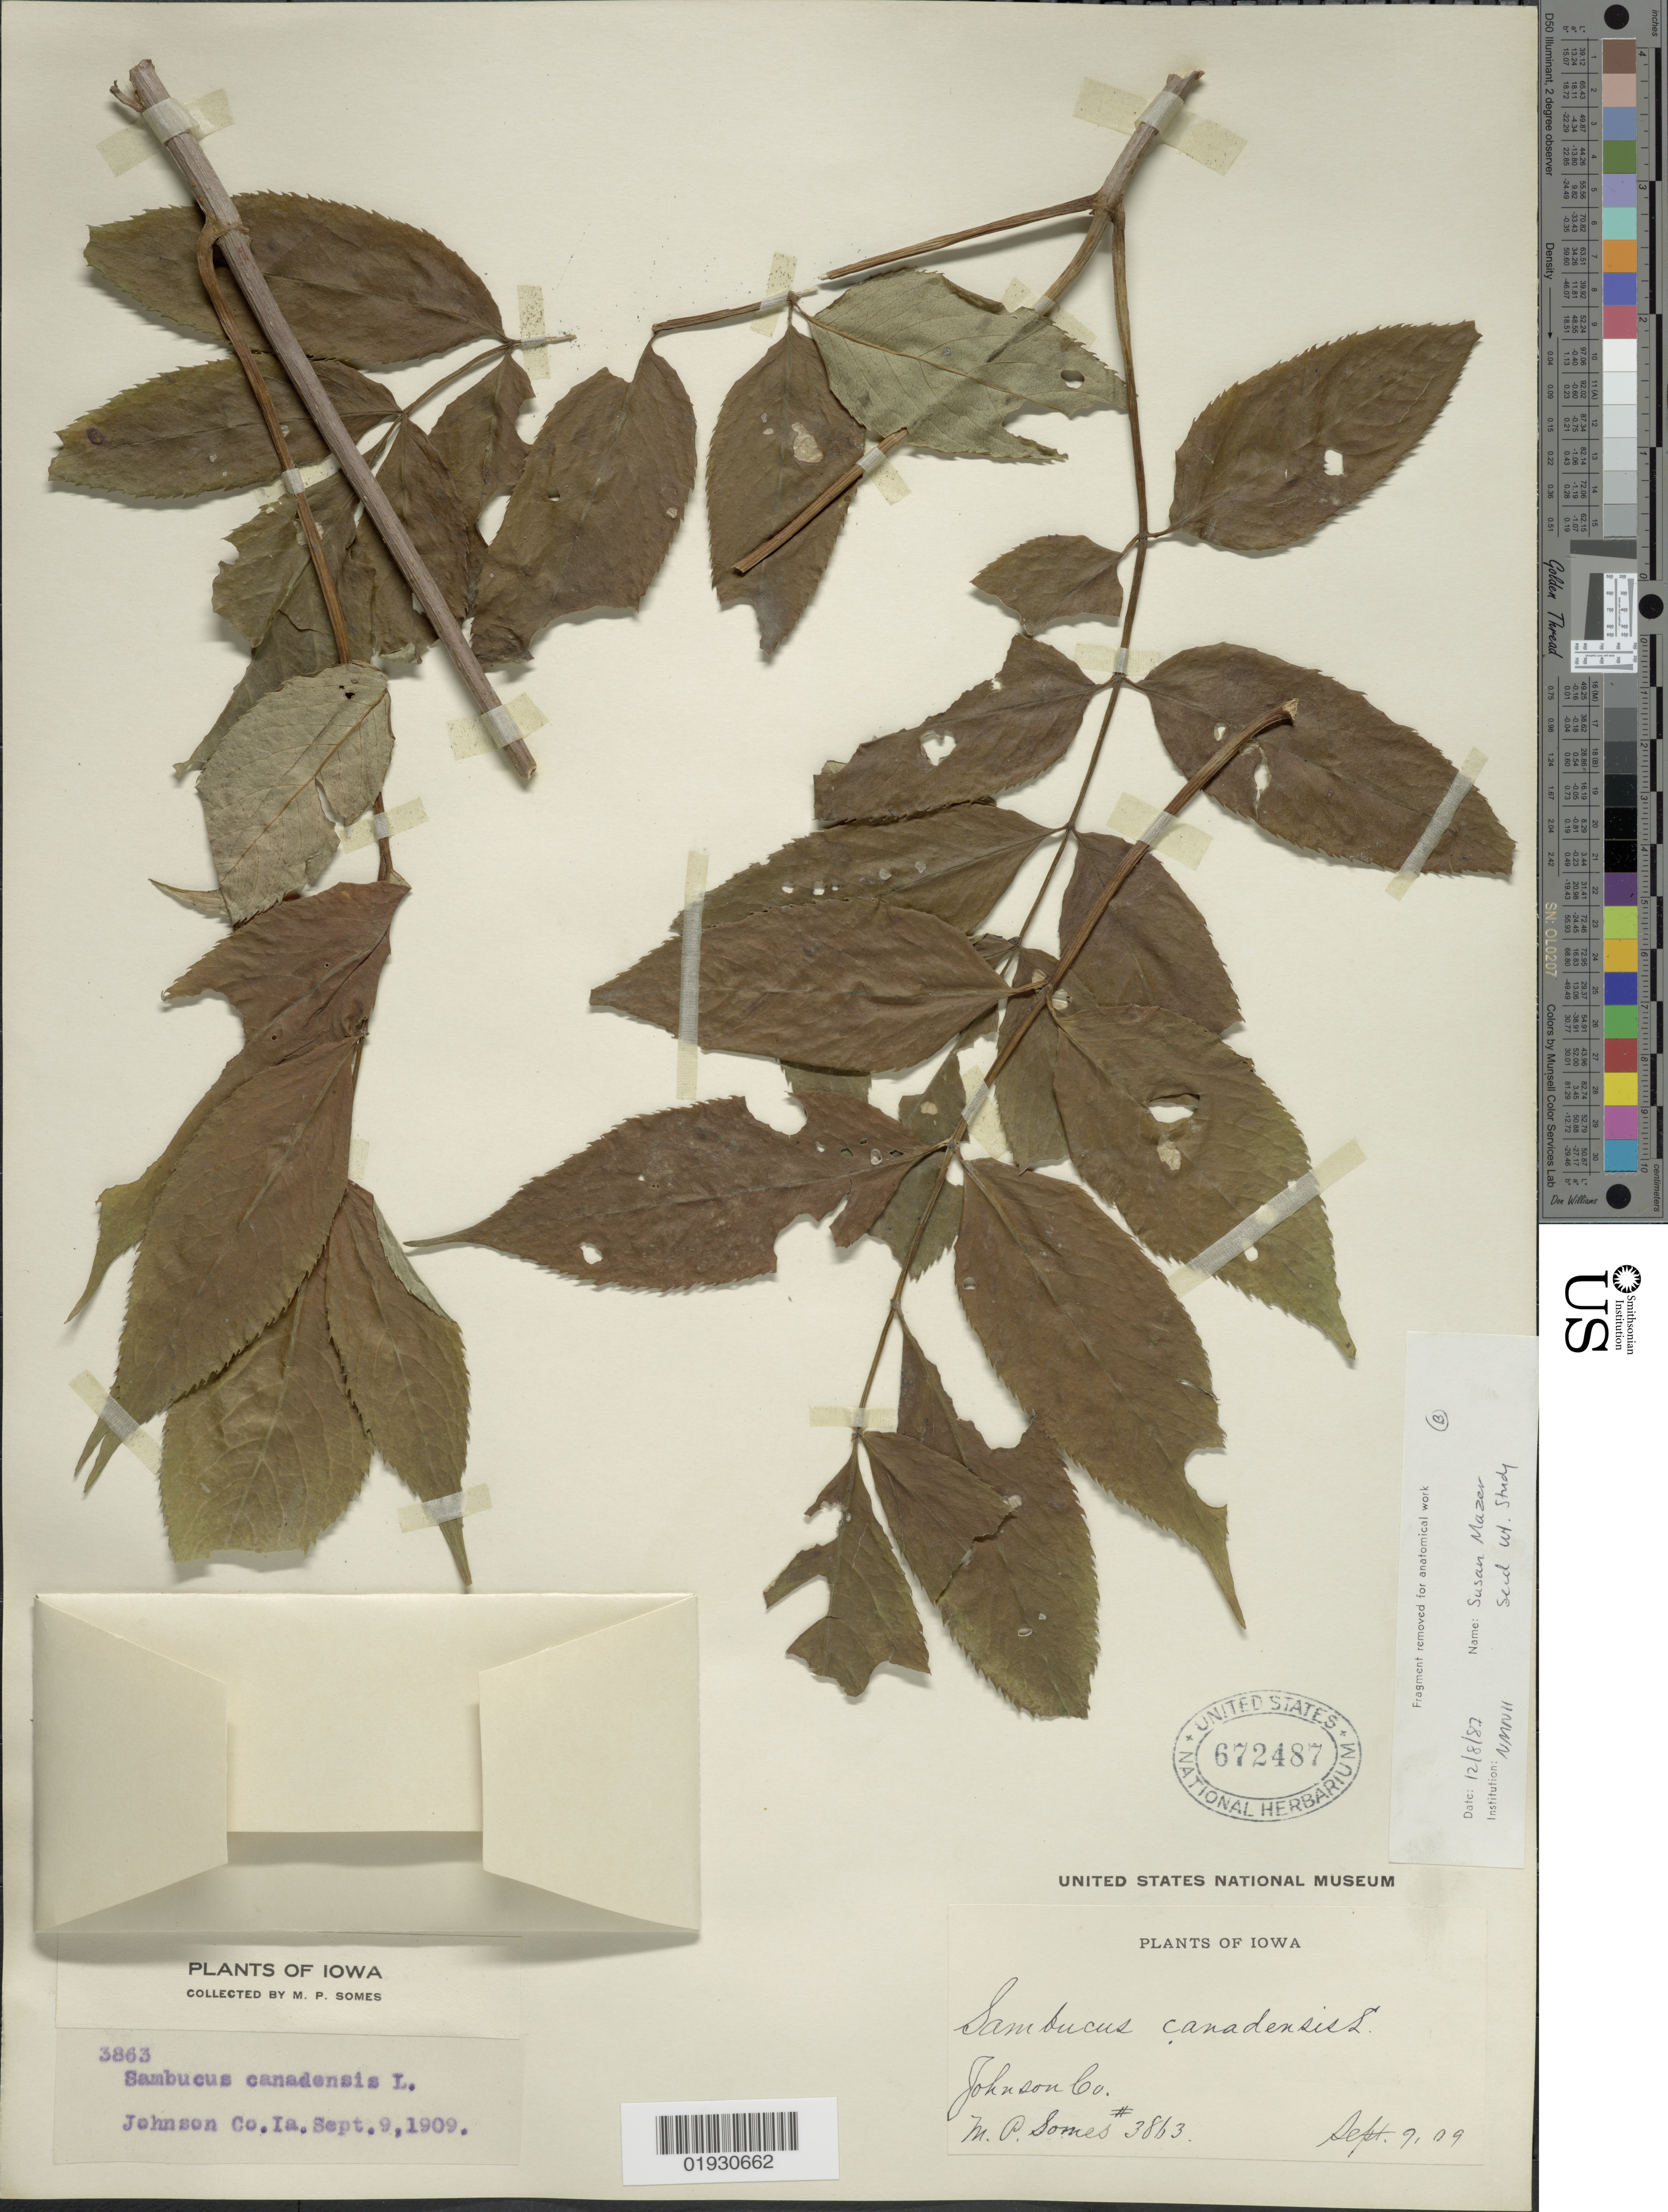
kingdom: Plantae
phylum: Tracheophyta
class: Magnoliopsida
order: Dipsacales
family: Viburnaceae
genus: Sambucus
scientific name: Sambucus canadensis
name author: L.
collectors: M. Somes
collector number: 3863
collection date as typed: Transcribed d/m/y: 9/9/9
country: United States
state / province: Iowa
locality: Johnson Co.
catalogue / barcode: US 672487